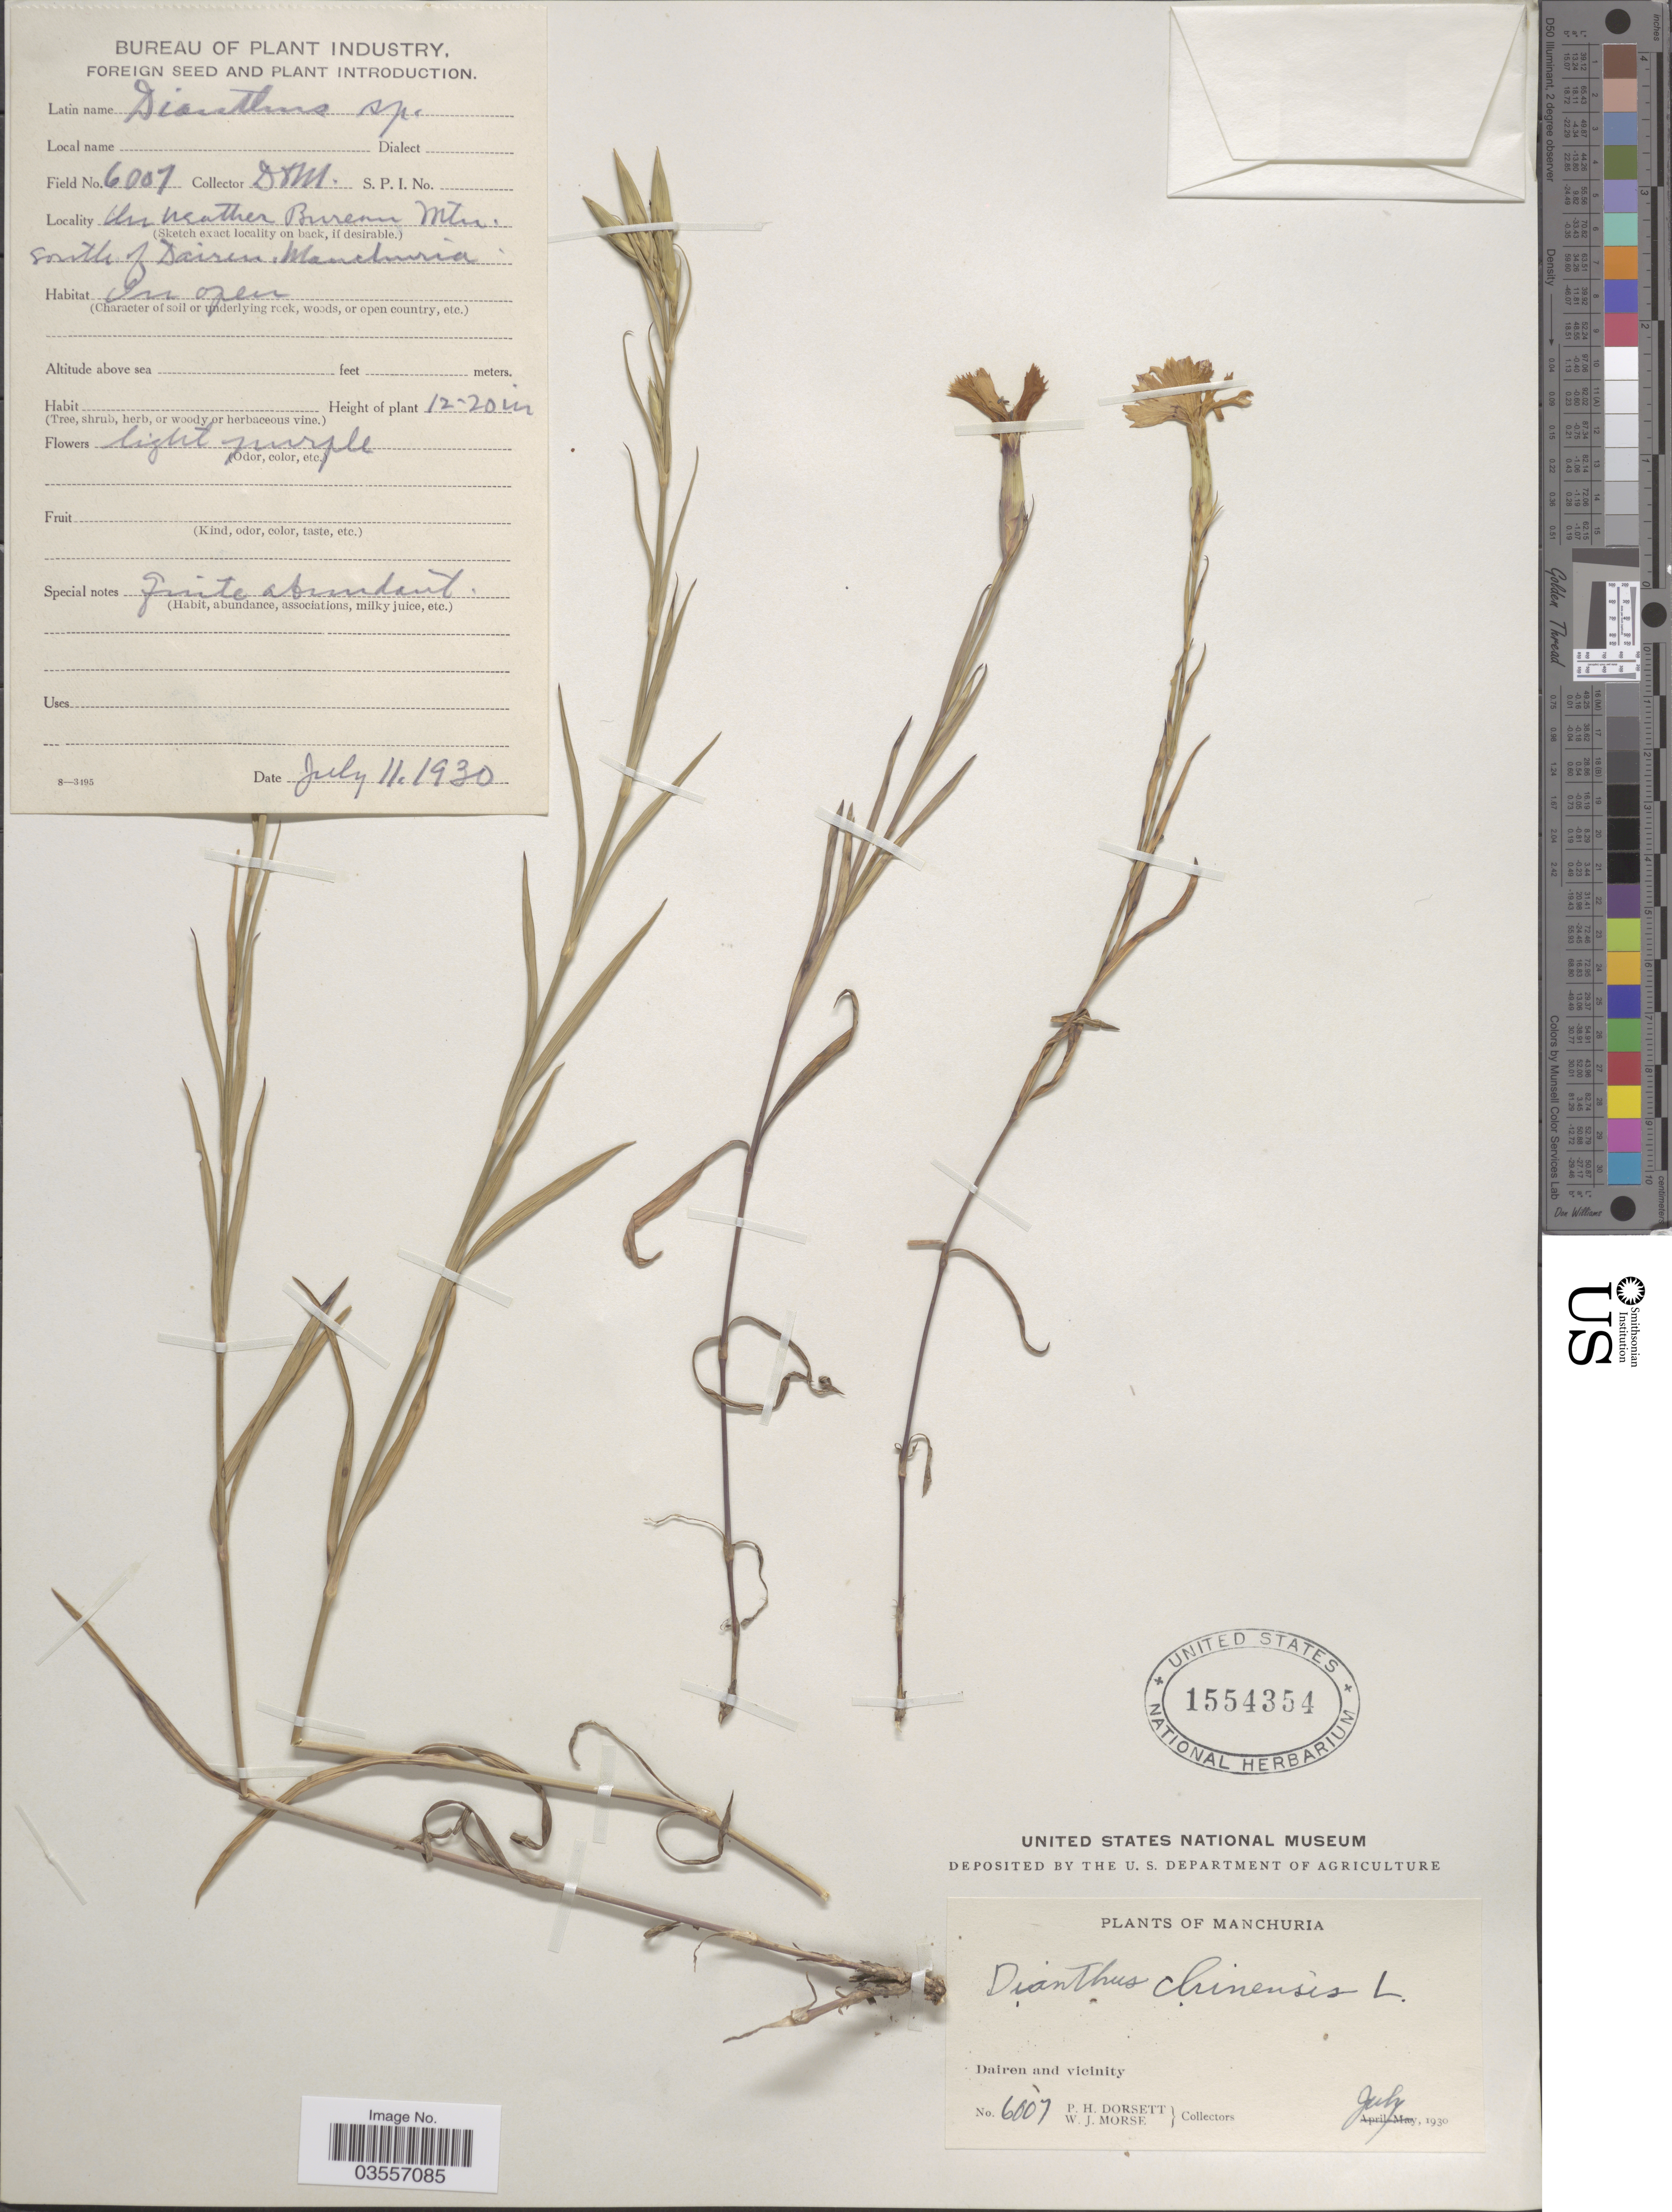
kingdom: Plantae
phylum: Tracheophyta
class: Magnoliopsida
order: Caryophyllales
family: Caryophyllaceae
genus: Dianthus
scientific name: Dianthus chinensis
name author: L.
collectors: P. H. Dorsett & W. J. Morse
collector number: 6007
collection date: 1930-07-11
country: China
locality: Manchuria. Dairen and vicinity. Un neather Burenn Mtn. [interpreted] South of Dairen.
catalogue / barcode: US 1554354